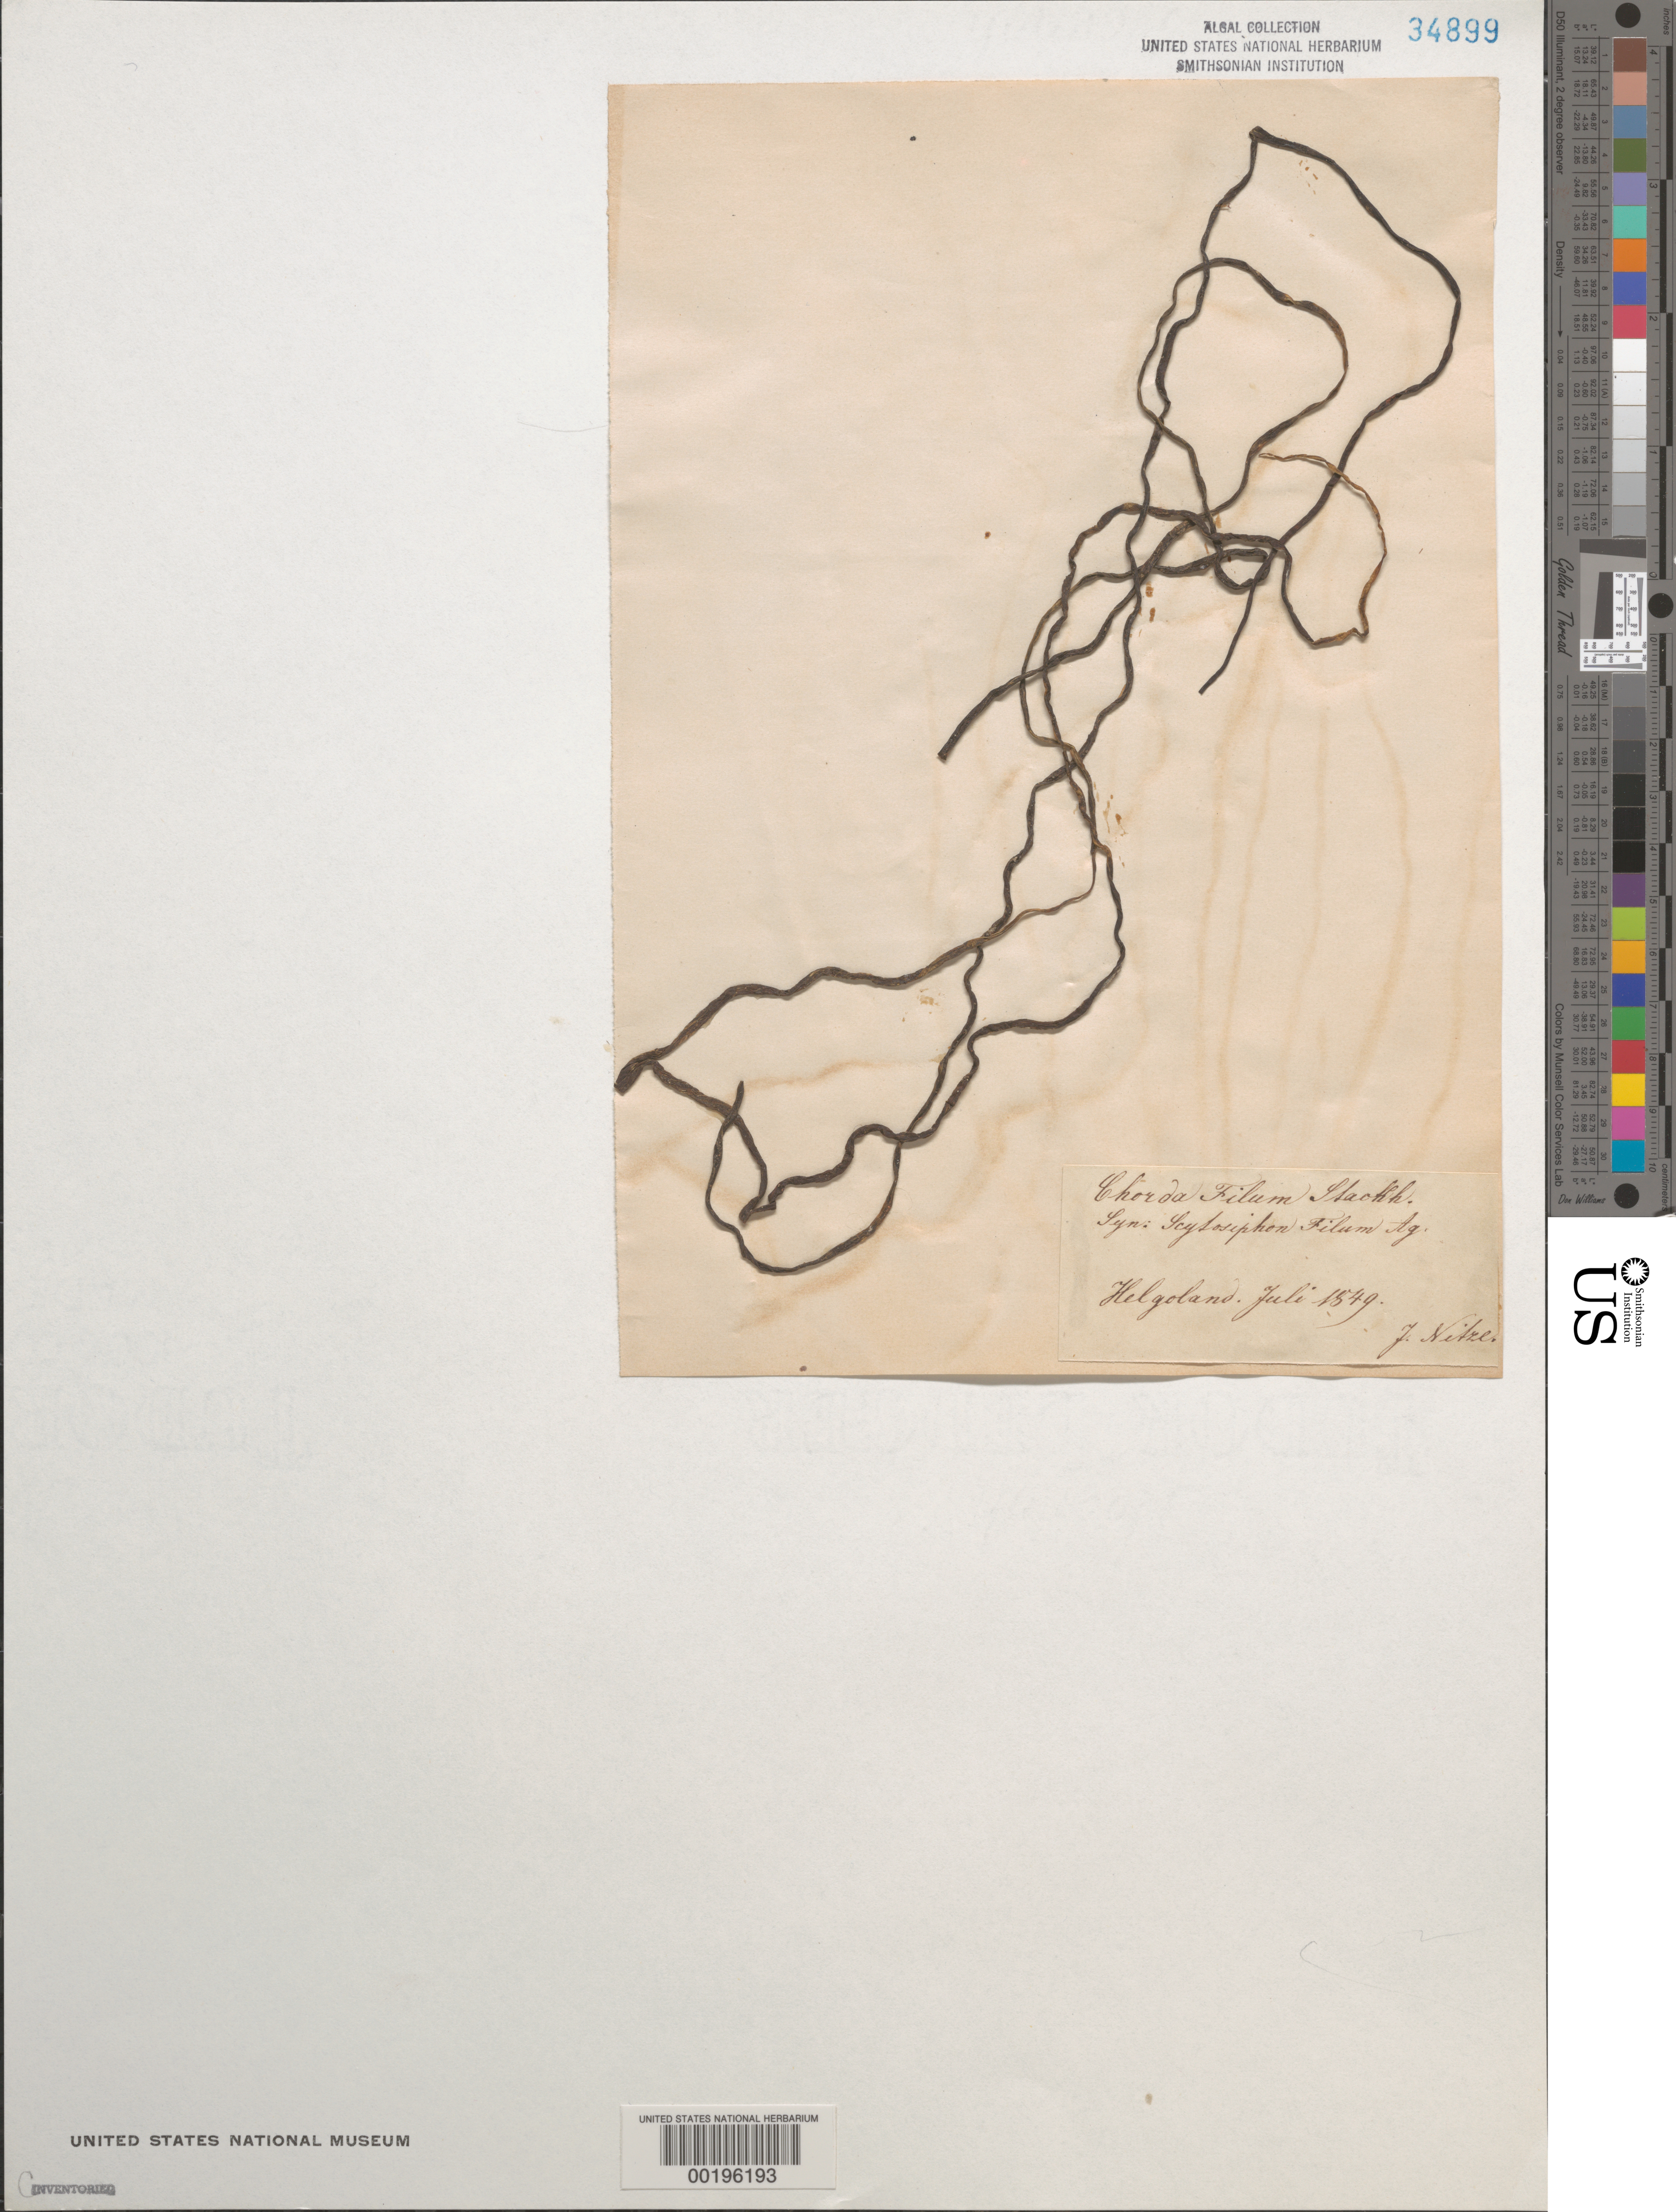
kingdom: Chromista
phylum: Ochrophyta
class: Phaeophyceae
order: Laminariales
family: Chordaceae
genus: Chorda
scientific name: Chorda filum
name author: (L.) Stackh.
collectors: J. Nitze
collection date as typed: Jul 1849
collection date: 1849-07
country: Germany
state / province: Schleswig-Holstein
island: Helgoland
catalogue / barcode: US 34899